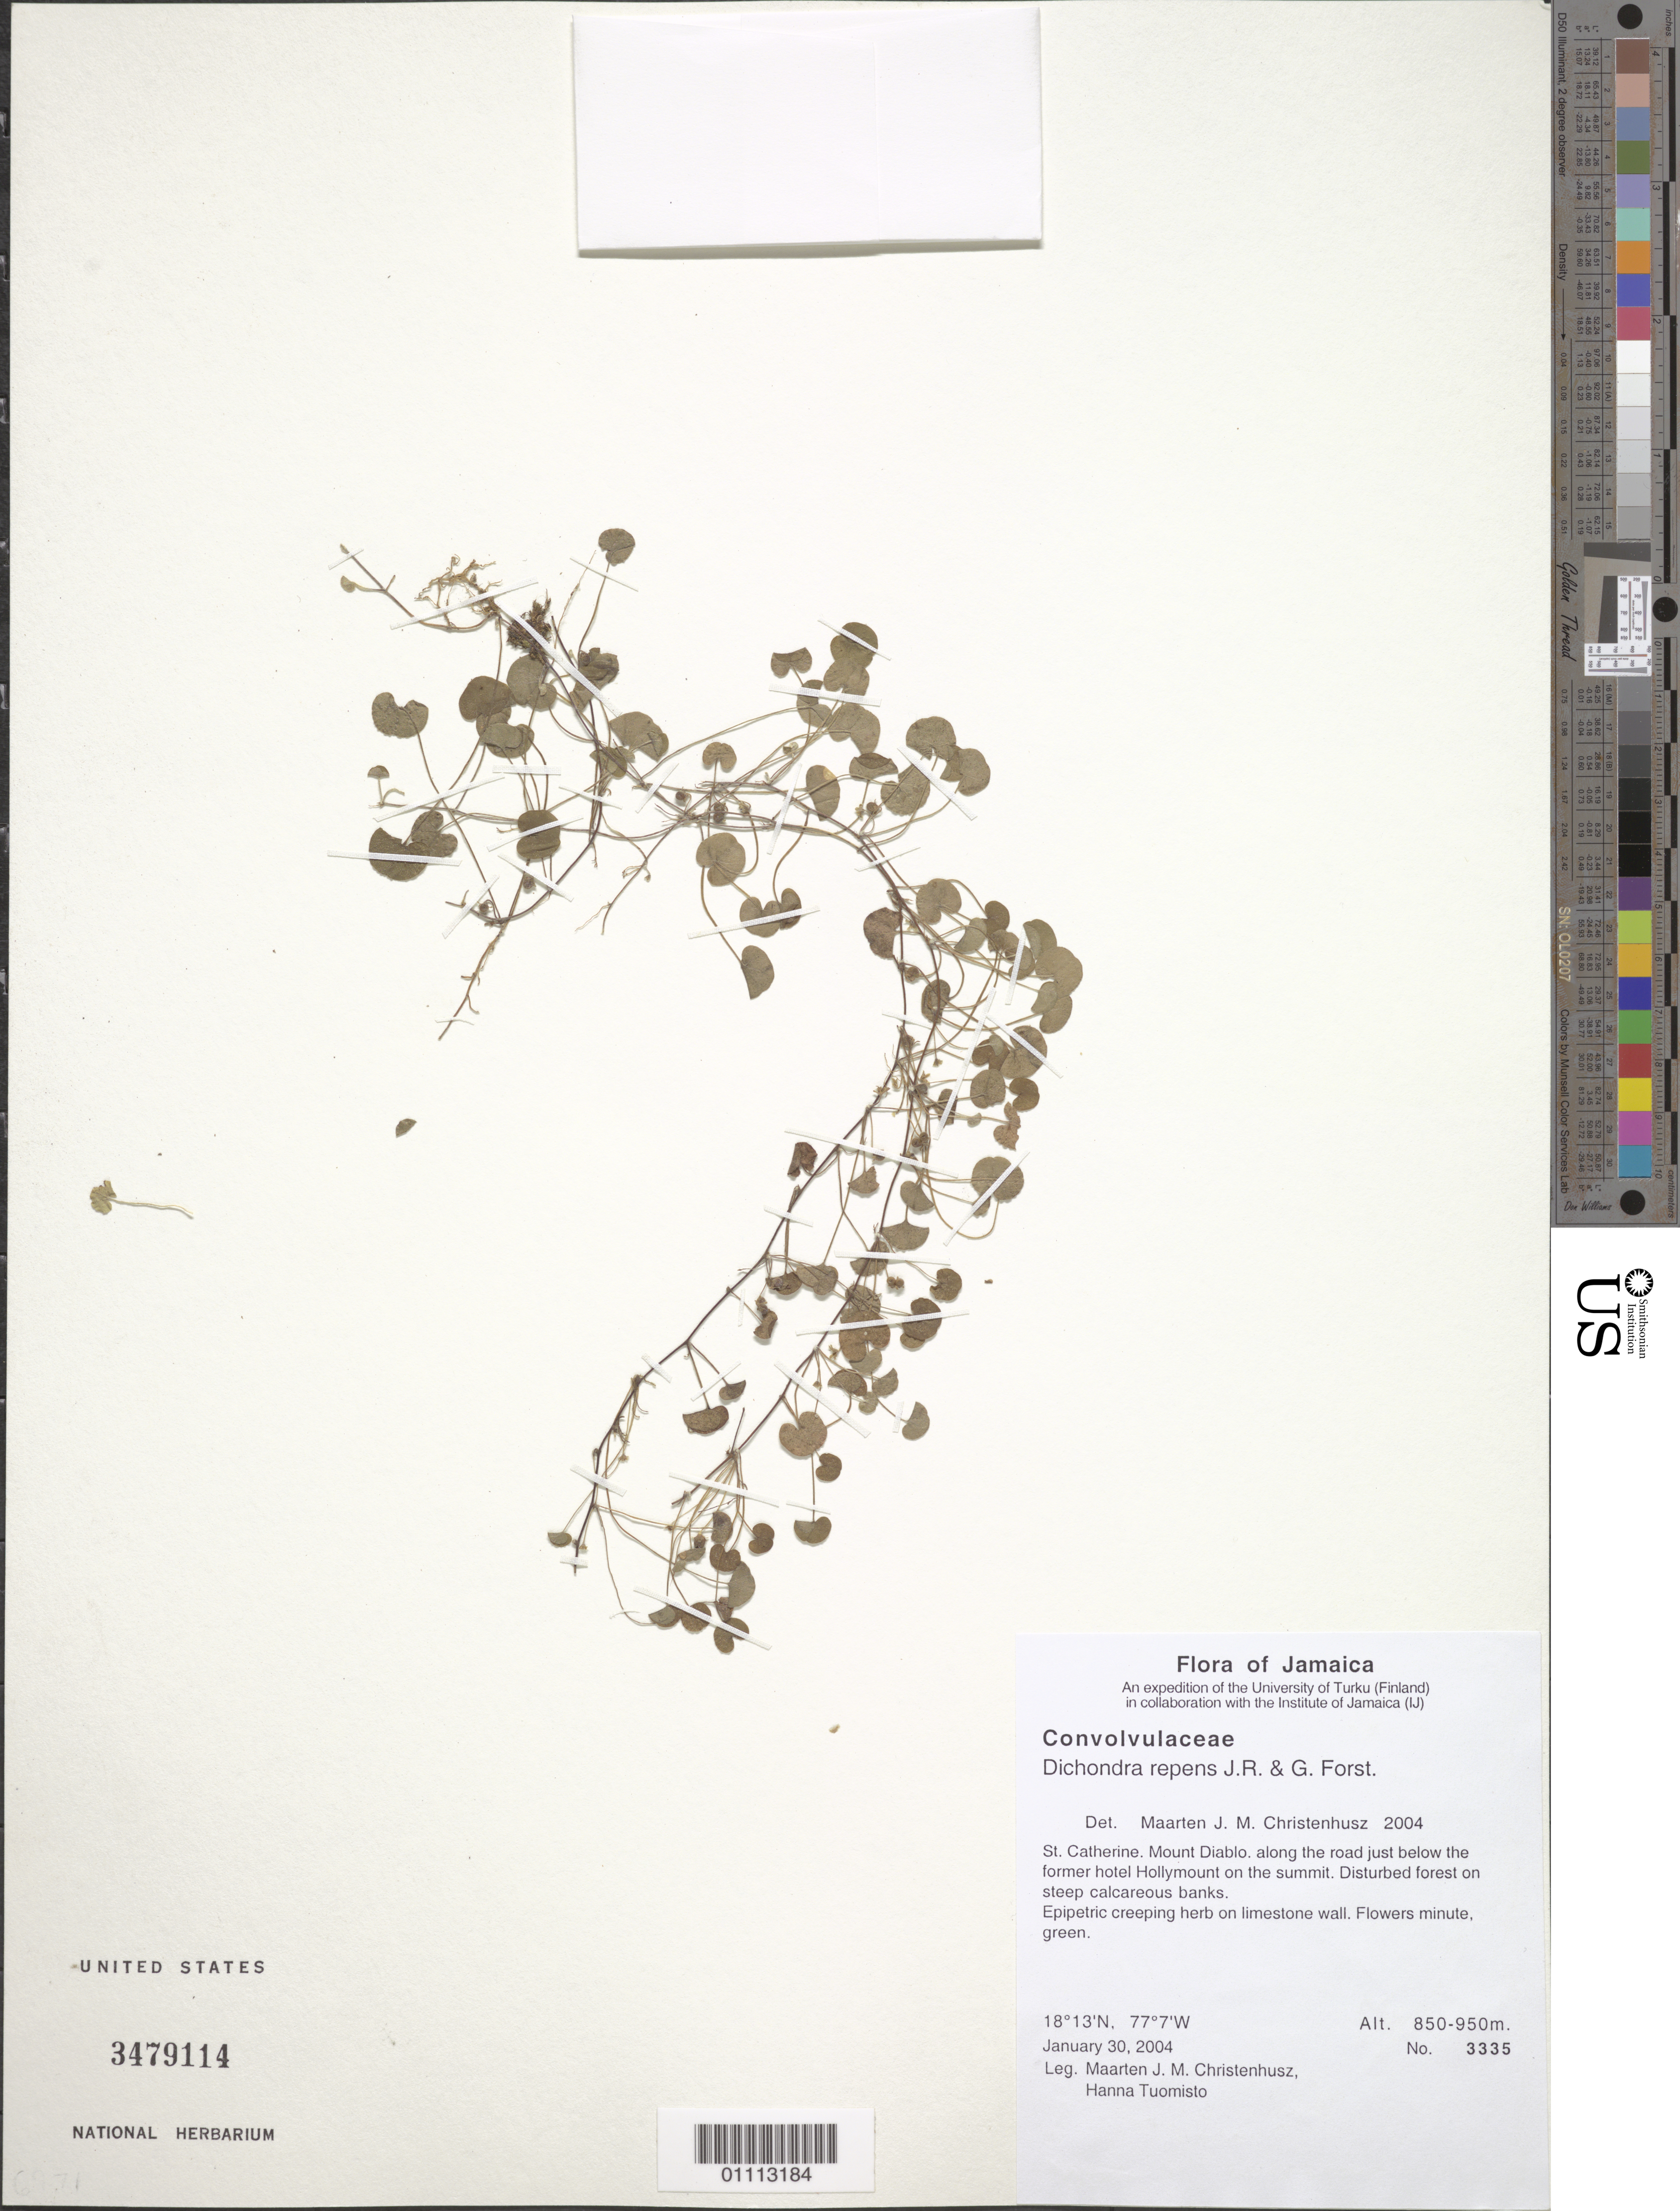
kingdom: Plantae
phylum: Tracheophyta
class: Magnoliopsida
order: Solanales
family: Convolvulaceae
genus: Dichondra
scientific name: Dichondra repens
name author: J.R. Forst. & G. Forst.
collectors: M. J. Christenhusz & H. Tuomisto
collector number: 3335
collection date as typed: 30 Jan 2004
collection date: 2004-01-30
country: Jamaica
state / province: Saint Catherine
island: Jamaica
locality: Mount Diablo, along the road just below the former hotel Hollymount on the summit. Disturbed forest on steep calcareous banks.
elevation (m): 850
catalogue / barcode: US 3479114